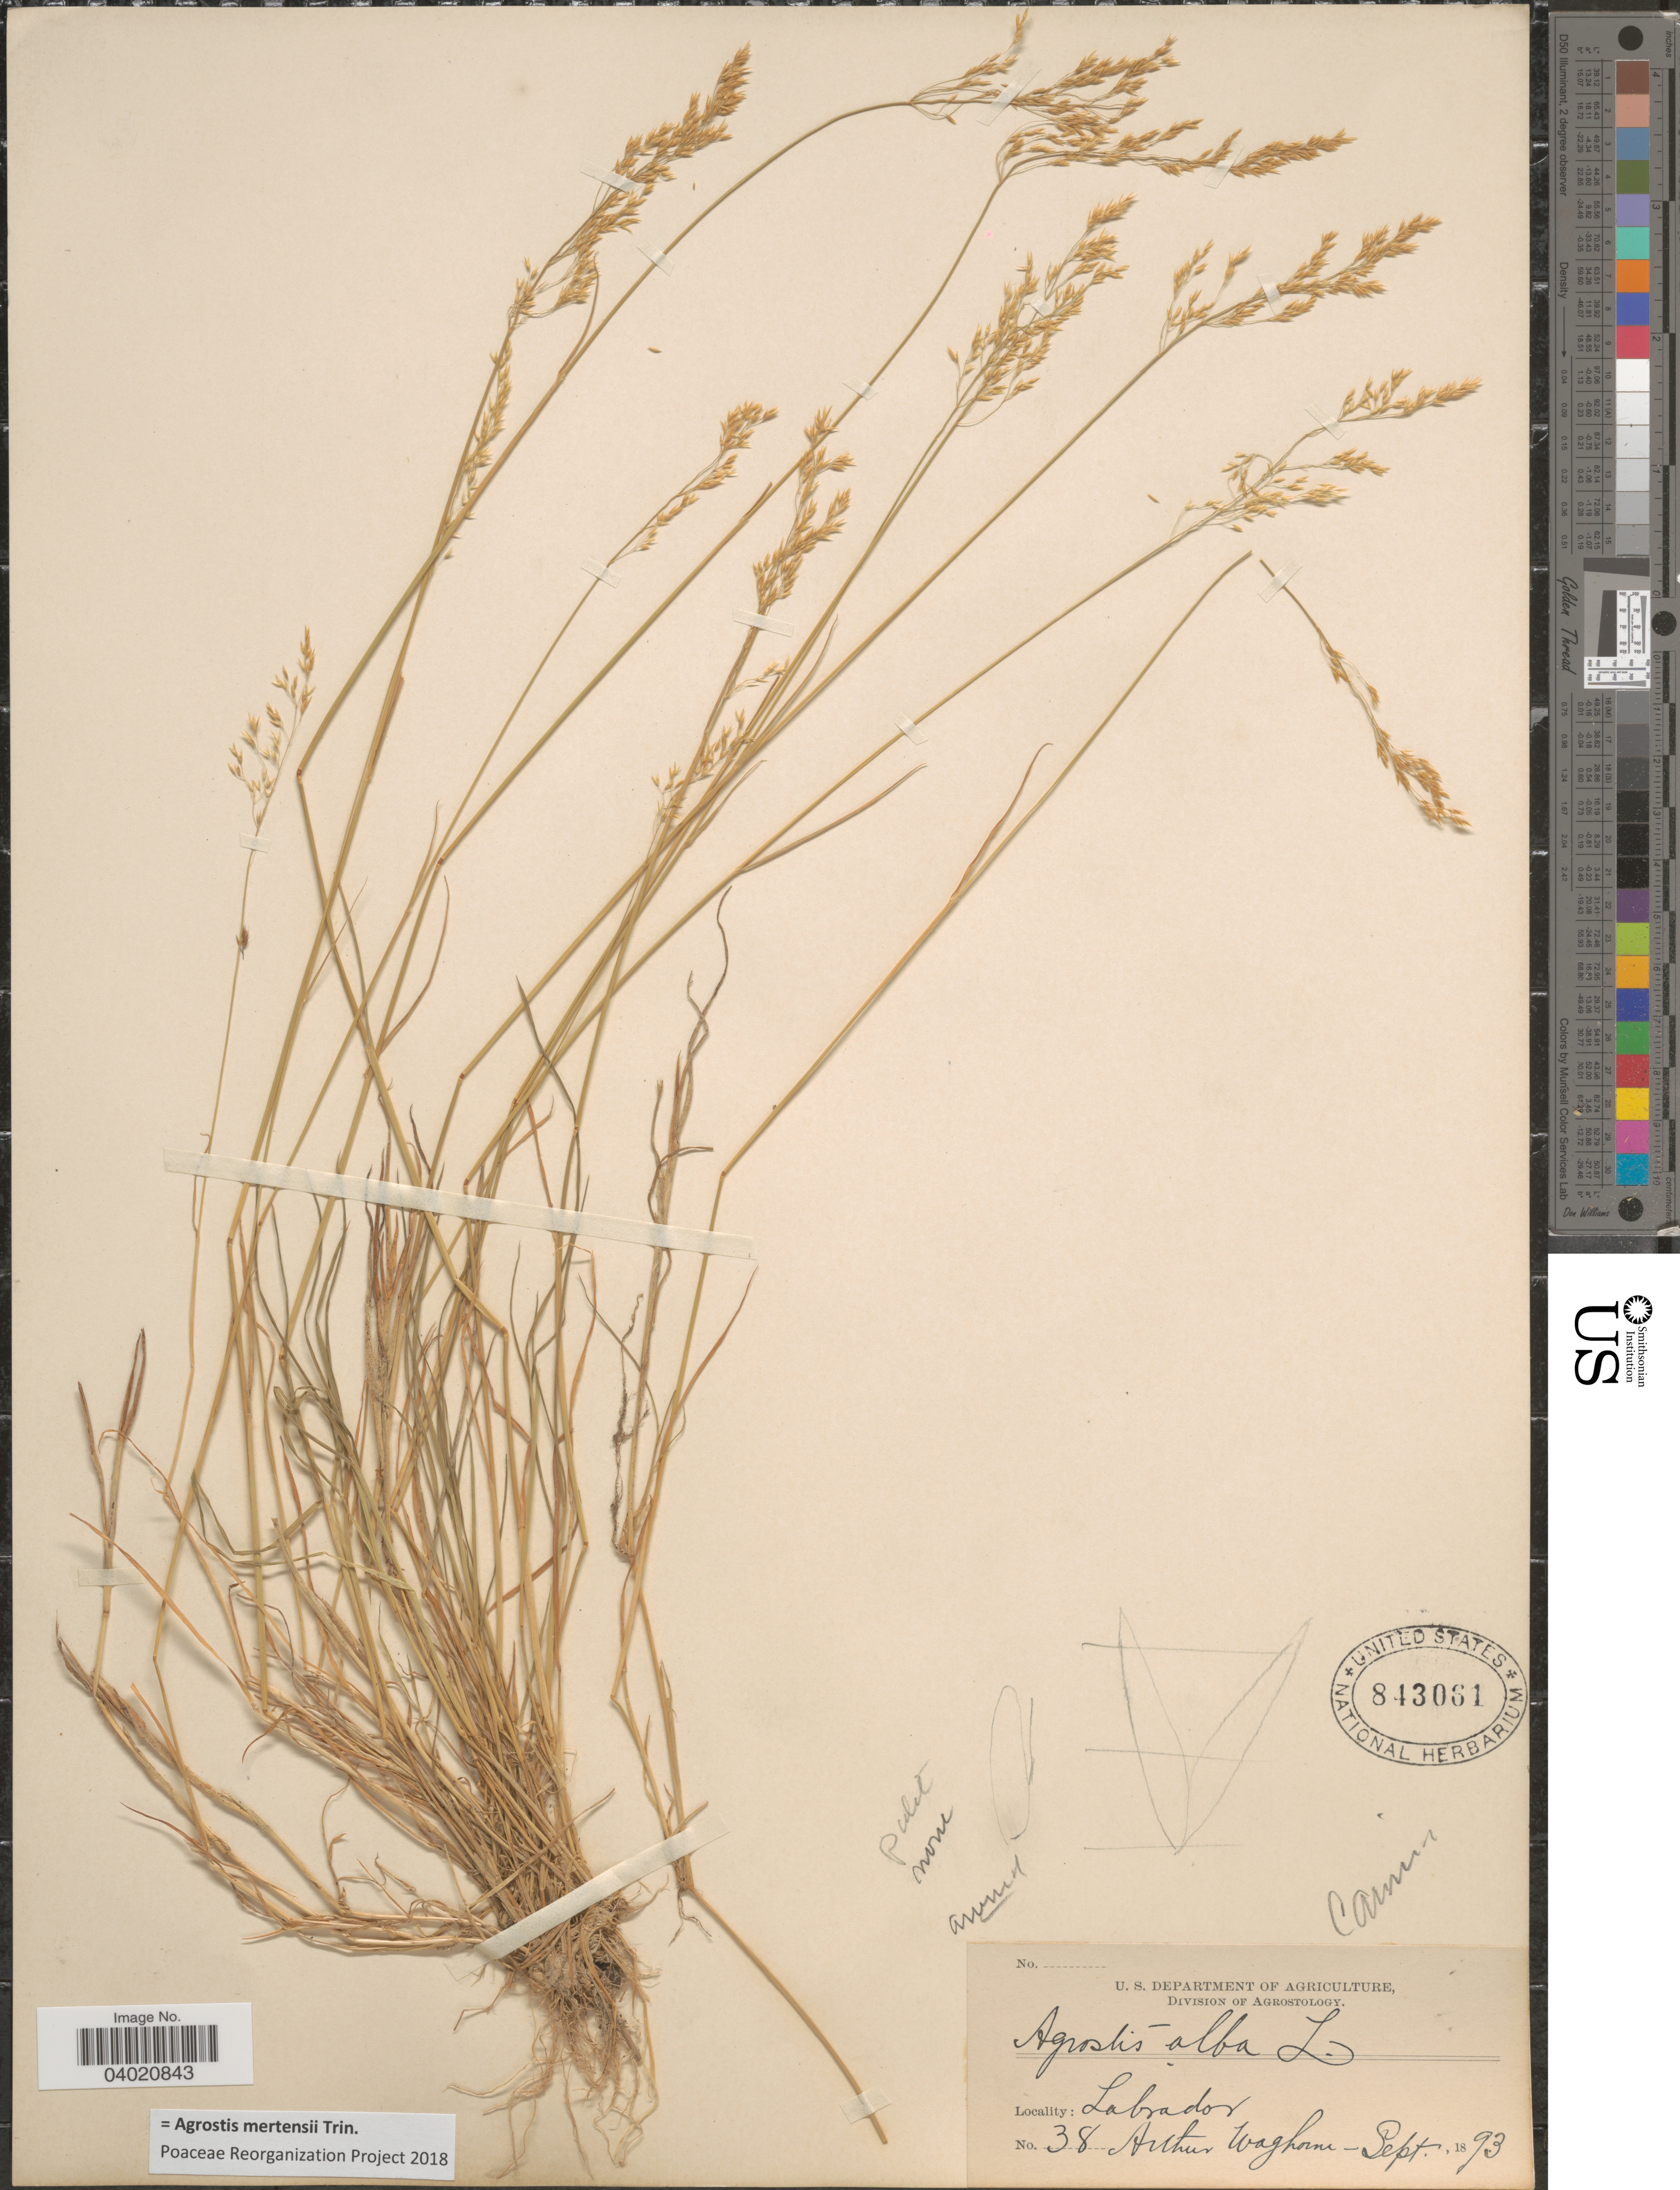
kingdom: Plantae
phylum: Tracheophyta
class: Liliopsida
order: Poales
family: Poaceae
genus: Agrostis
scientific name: Agrostis mertensii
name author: Trin.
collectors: A. Waghorne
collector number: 38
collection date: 1893-09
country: Canada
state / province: Newfoundland and Labrador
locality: Labrador.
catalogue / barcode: US 843061